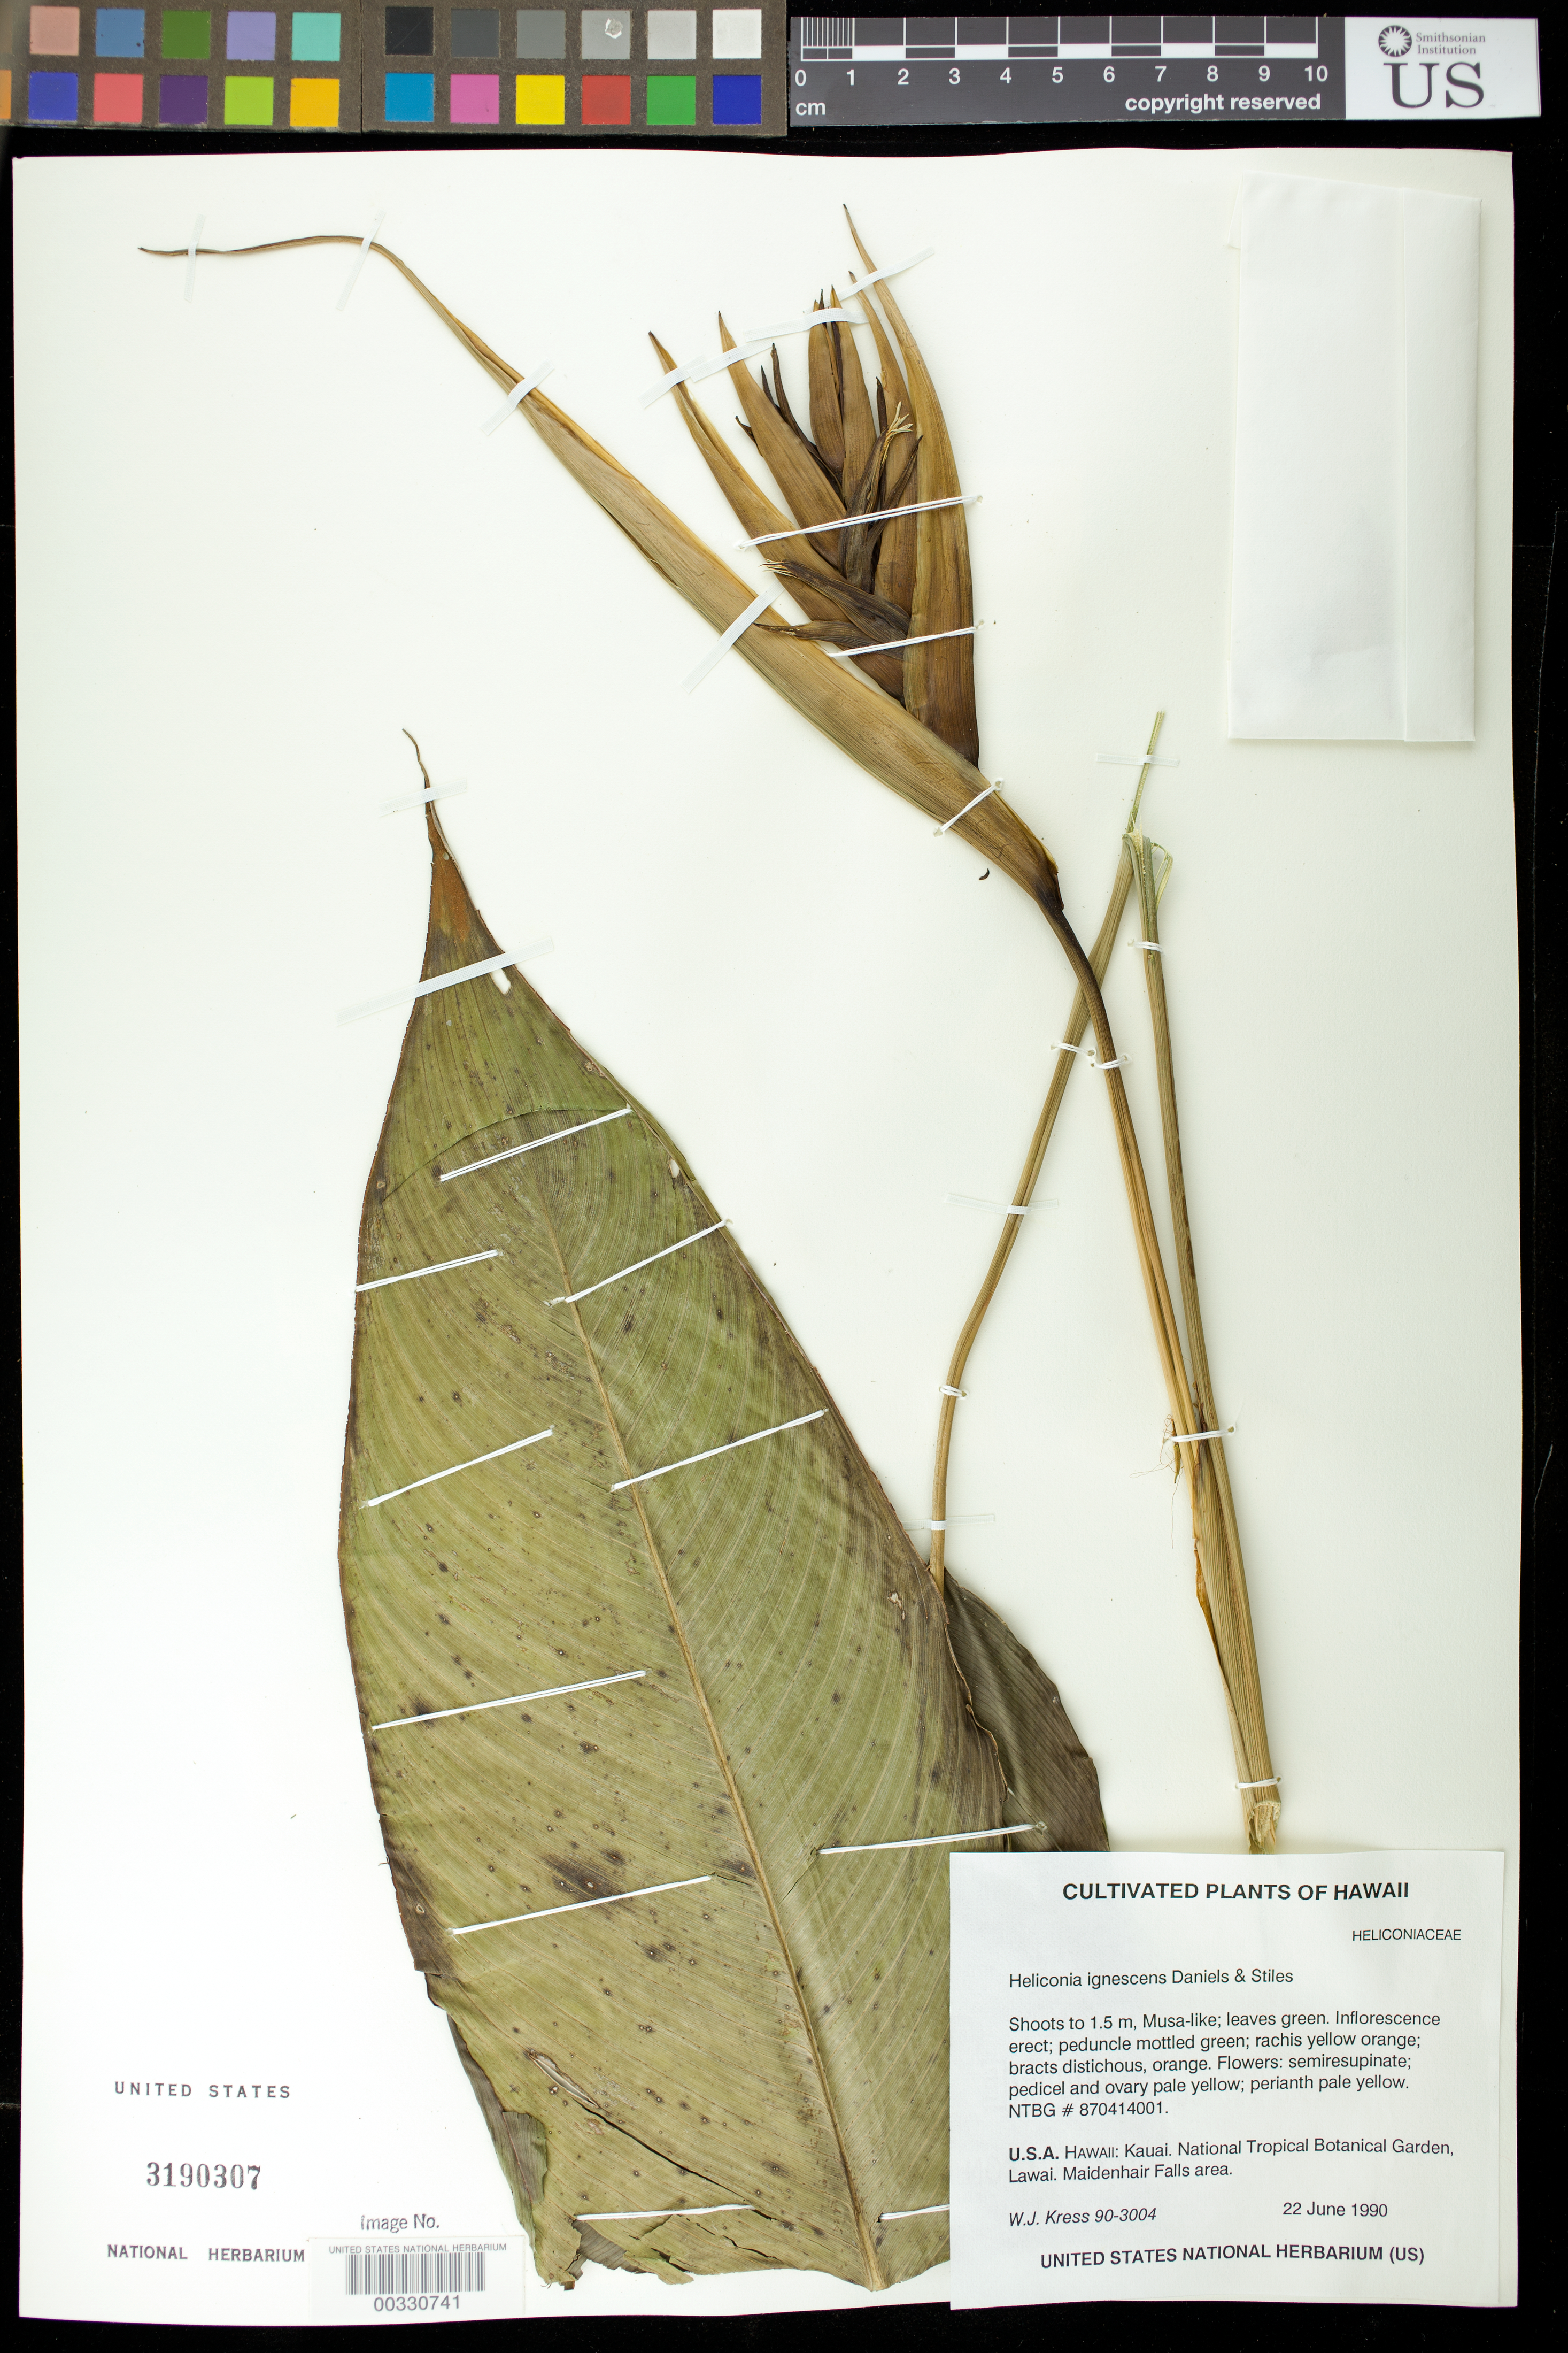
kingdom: Plantae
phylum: Tracheophyta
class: Liliopsida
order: Zingiberales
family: Heliconiaceae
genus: Heliconia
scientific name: Heliconia ignescens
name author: G.S. Daniels & F.G. Stiles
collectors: W. J. Kress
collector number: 90-3004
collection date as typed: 22 Jun 1990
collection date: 1990-06-22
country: United States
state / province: Florida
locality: Southern Florida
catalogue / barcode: US 3190307